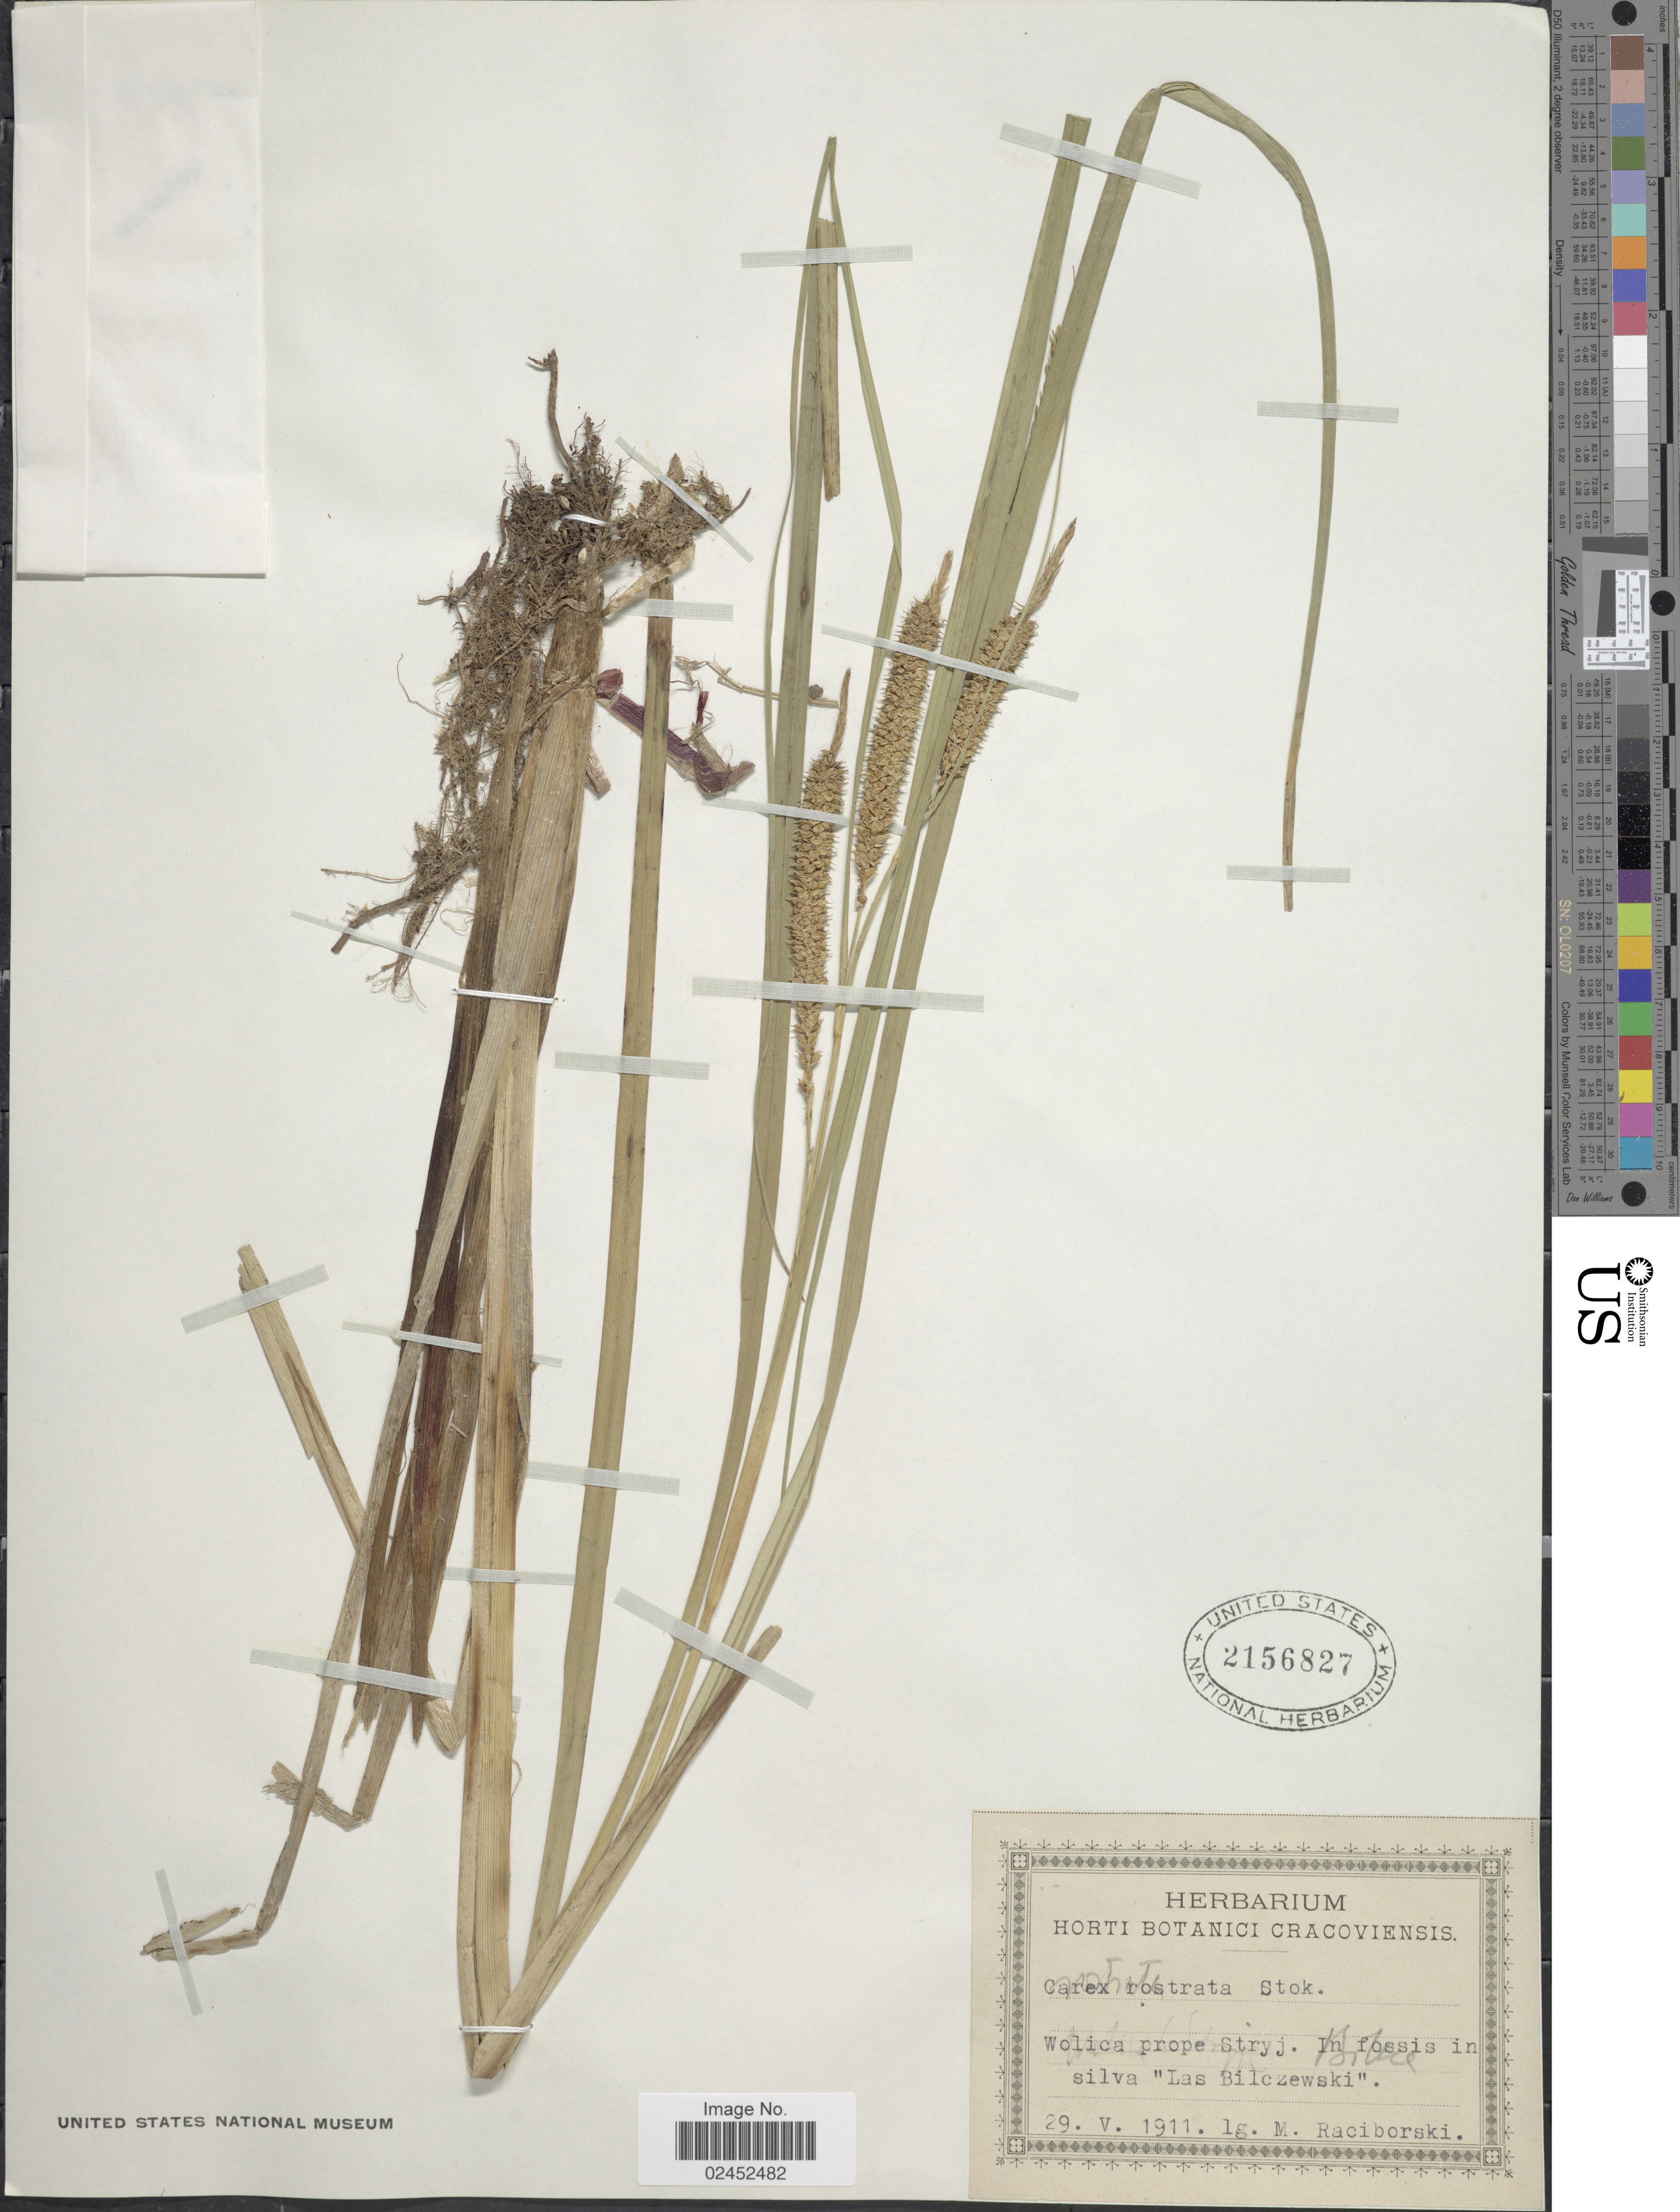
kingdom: Plantae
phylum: Tracheophyta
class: Liliopsida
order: Poales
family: Cyperaceae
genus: Carex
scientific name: Carex rostrata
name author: Stokes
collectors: M. Raciborski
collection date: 1911-05-29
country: Poland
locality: Wolica prope Stryj. In fossis in silva "Las Bilczeweski".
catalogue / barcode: US 2156827